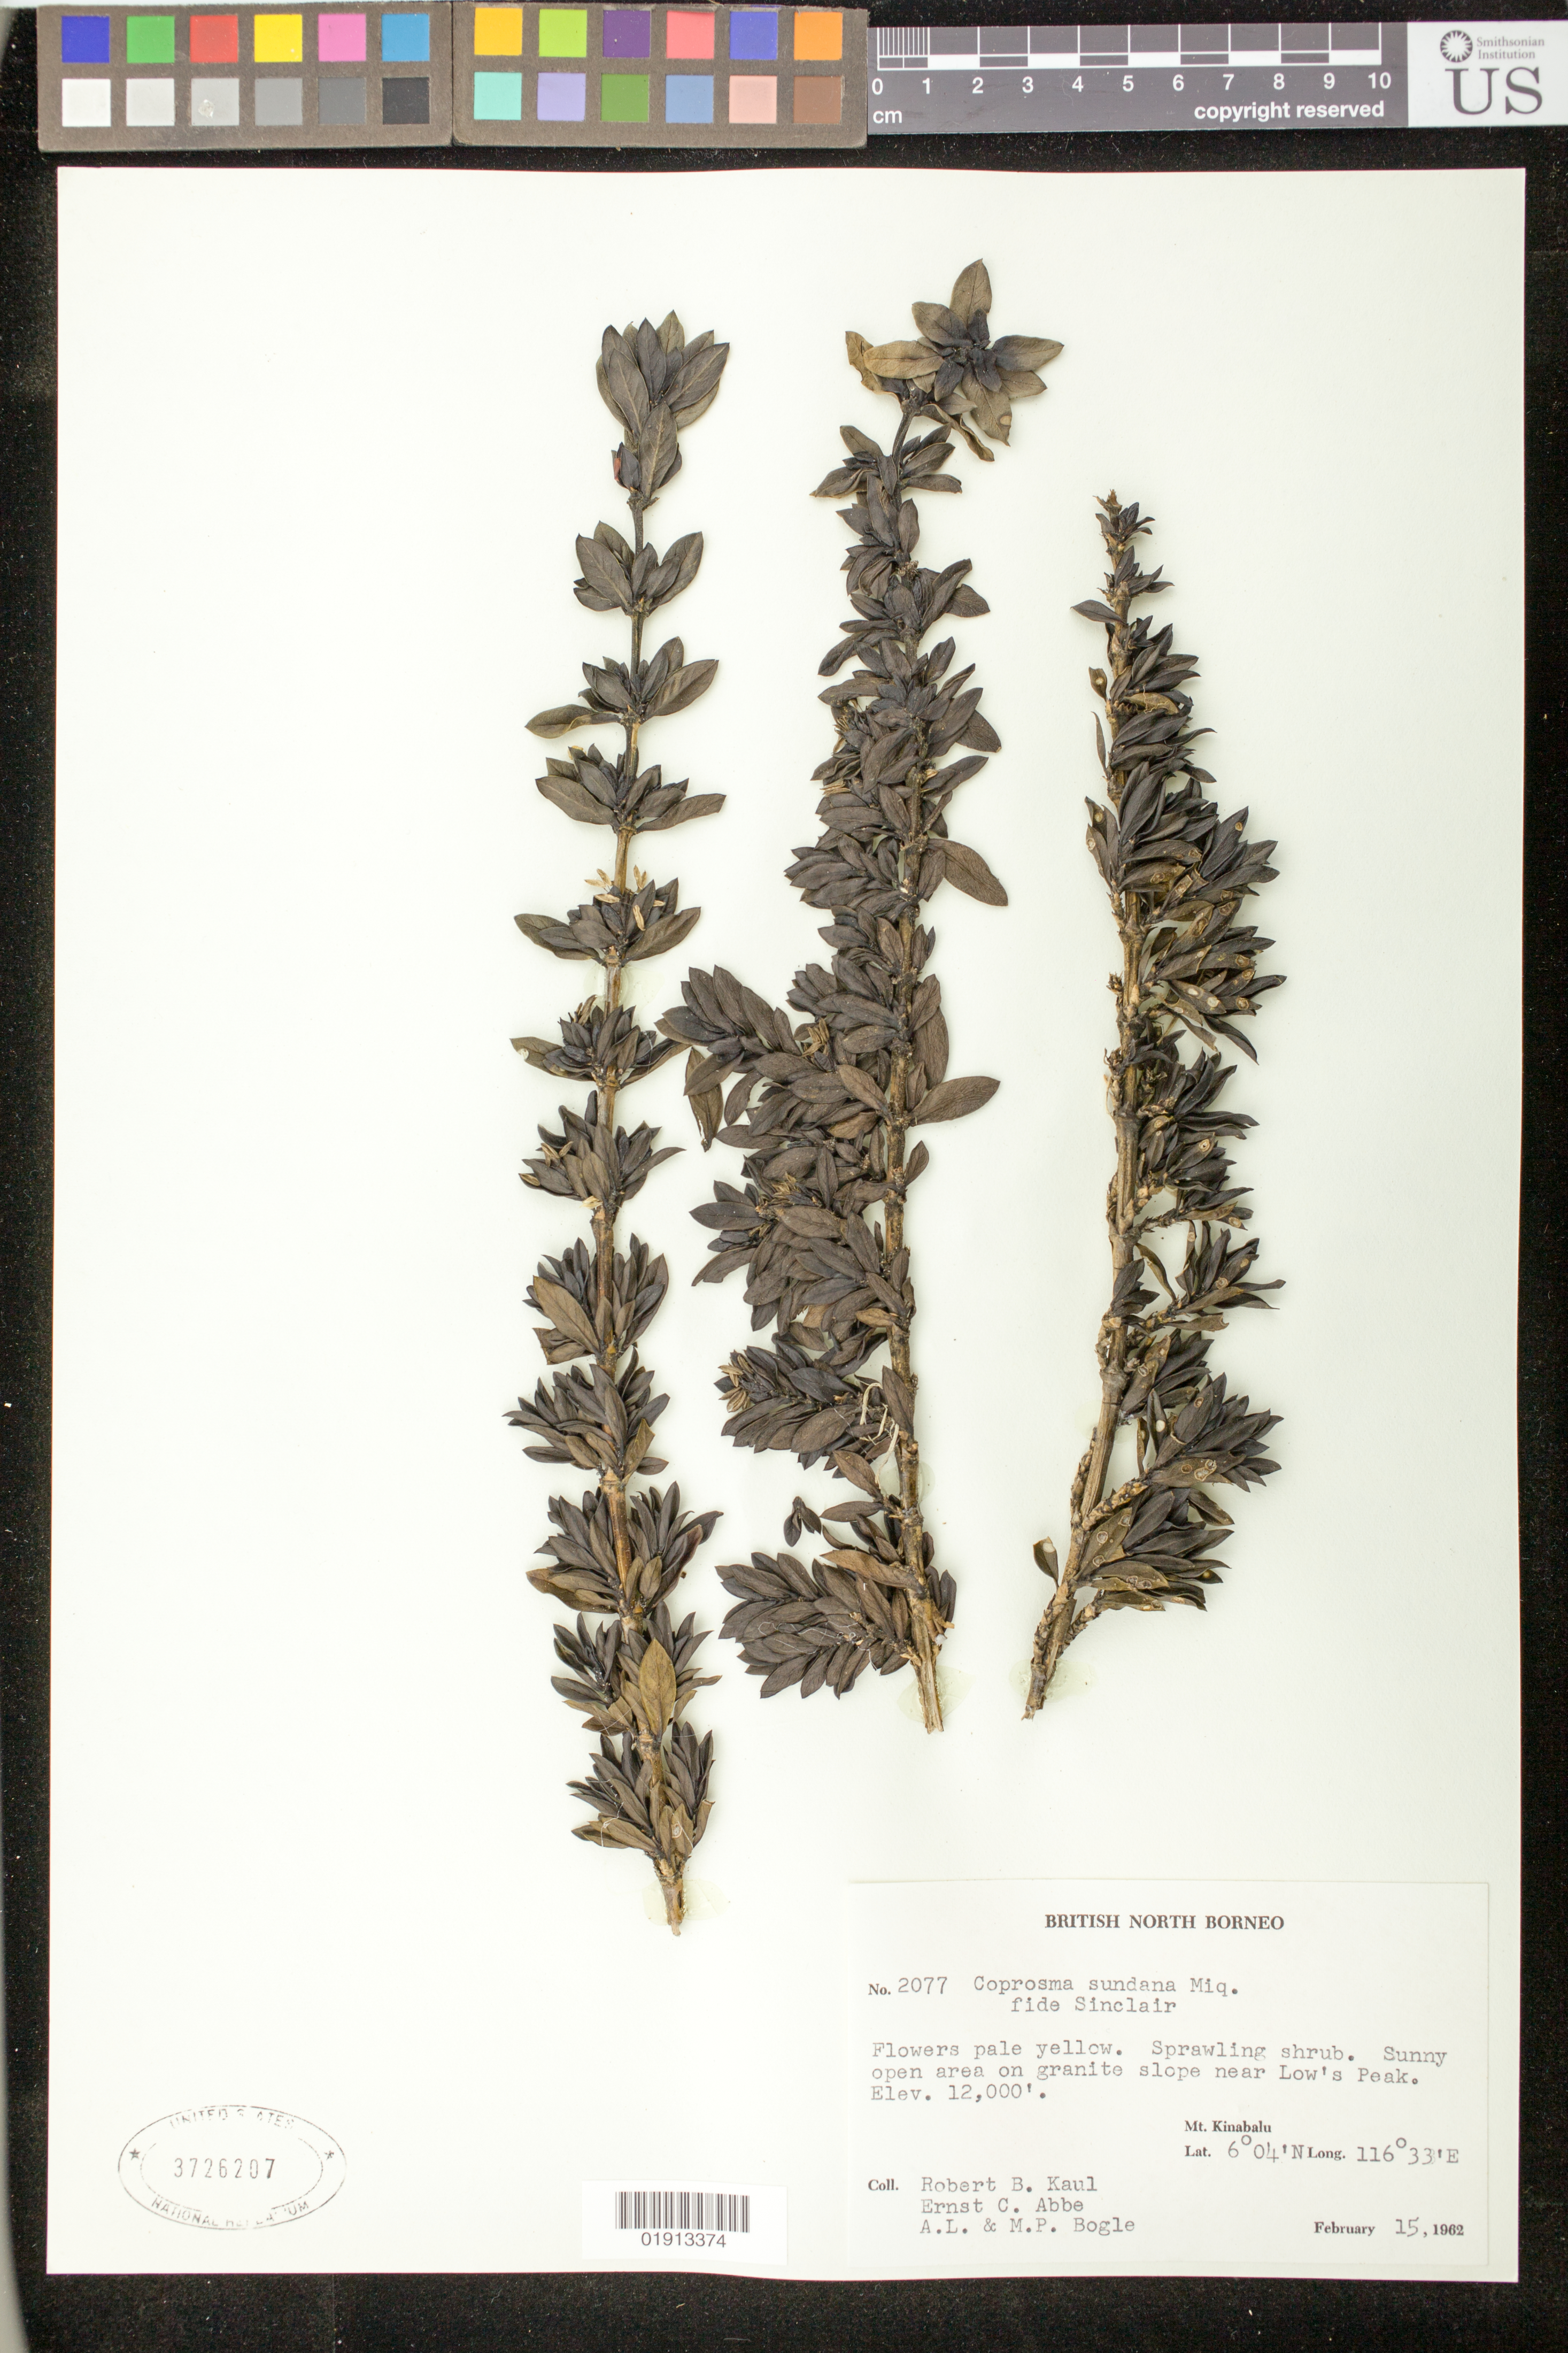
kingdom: Plantae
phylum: Tracheophyta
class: Magnoliopsida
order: Gentianales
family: Rubiaceae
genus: Coprosma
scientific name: Coprosma sundana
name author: Miq.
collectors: R. Kaul, E. C. Abbe, Bogle, A.L. & M. Bogle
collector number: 2077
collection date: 1962-02-15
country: Malaysia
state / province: Sabah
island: Borneo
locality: British North Borneo. near Low's Peak. Mt. Kinabalu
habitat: Sunny open area on granite slope.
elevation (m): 3658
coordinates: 6 04 N, 116 33 E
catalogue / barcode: US 3726207